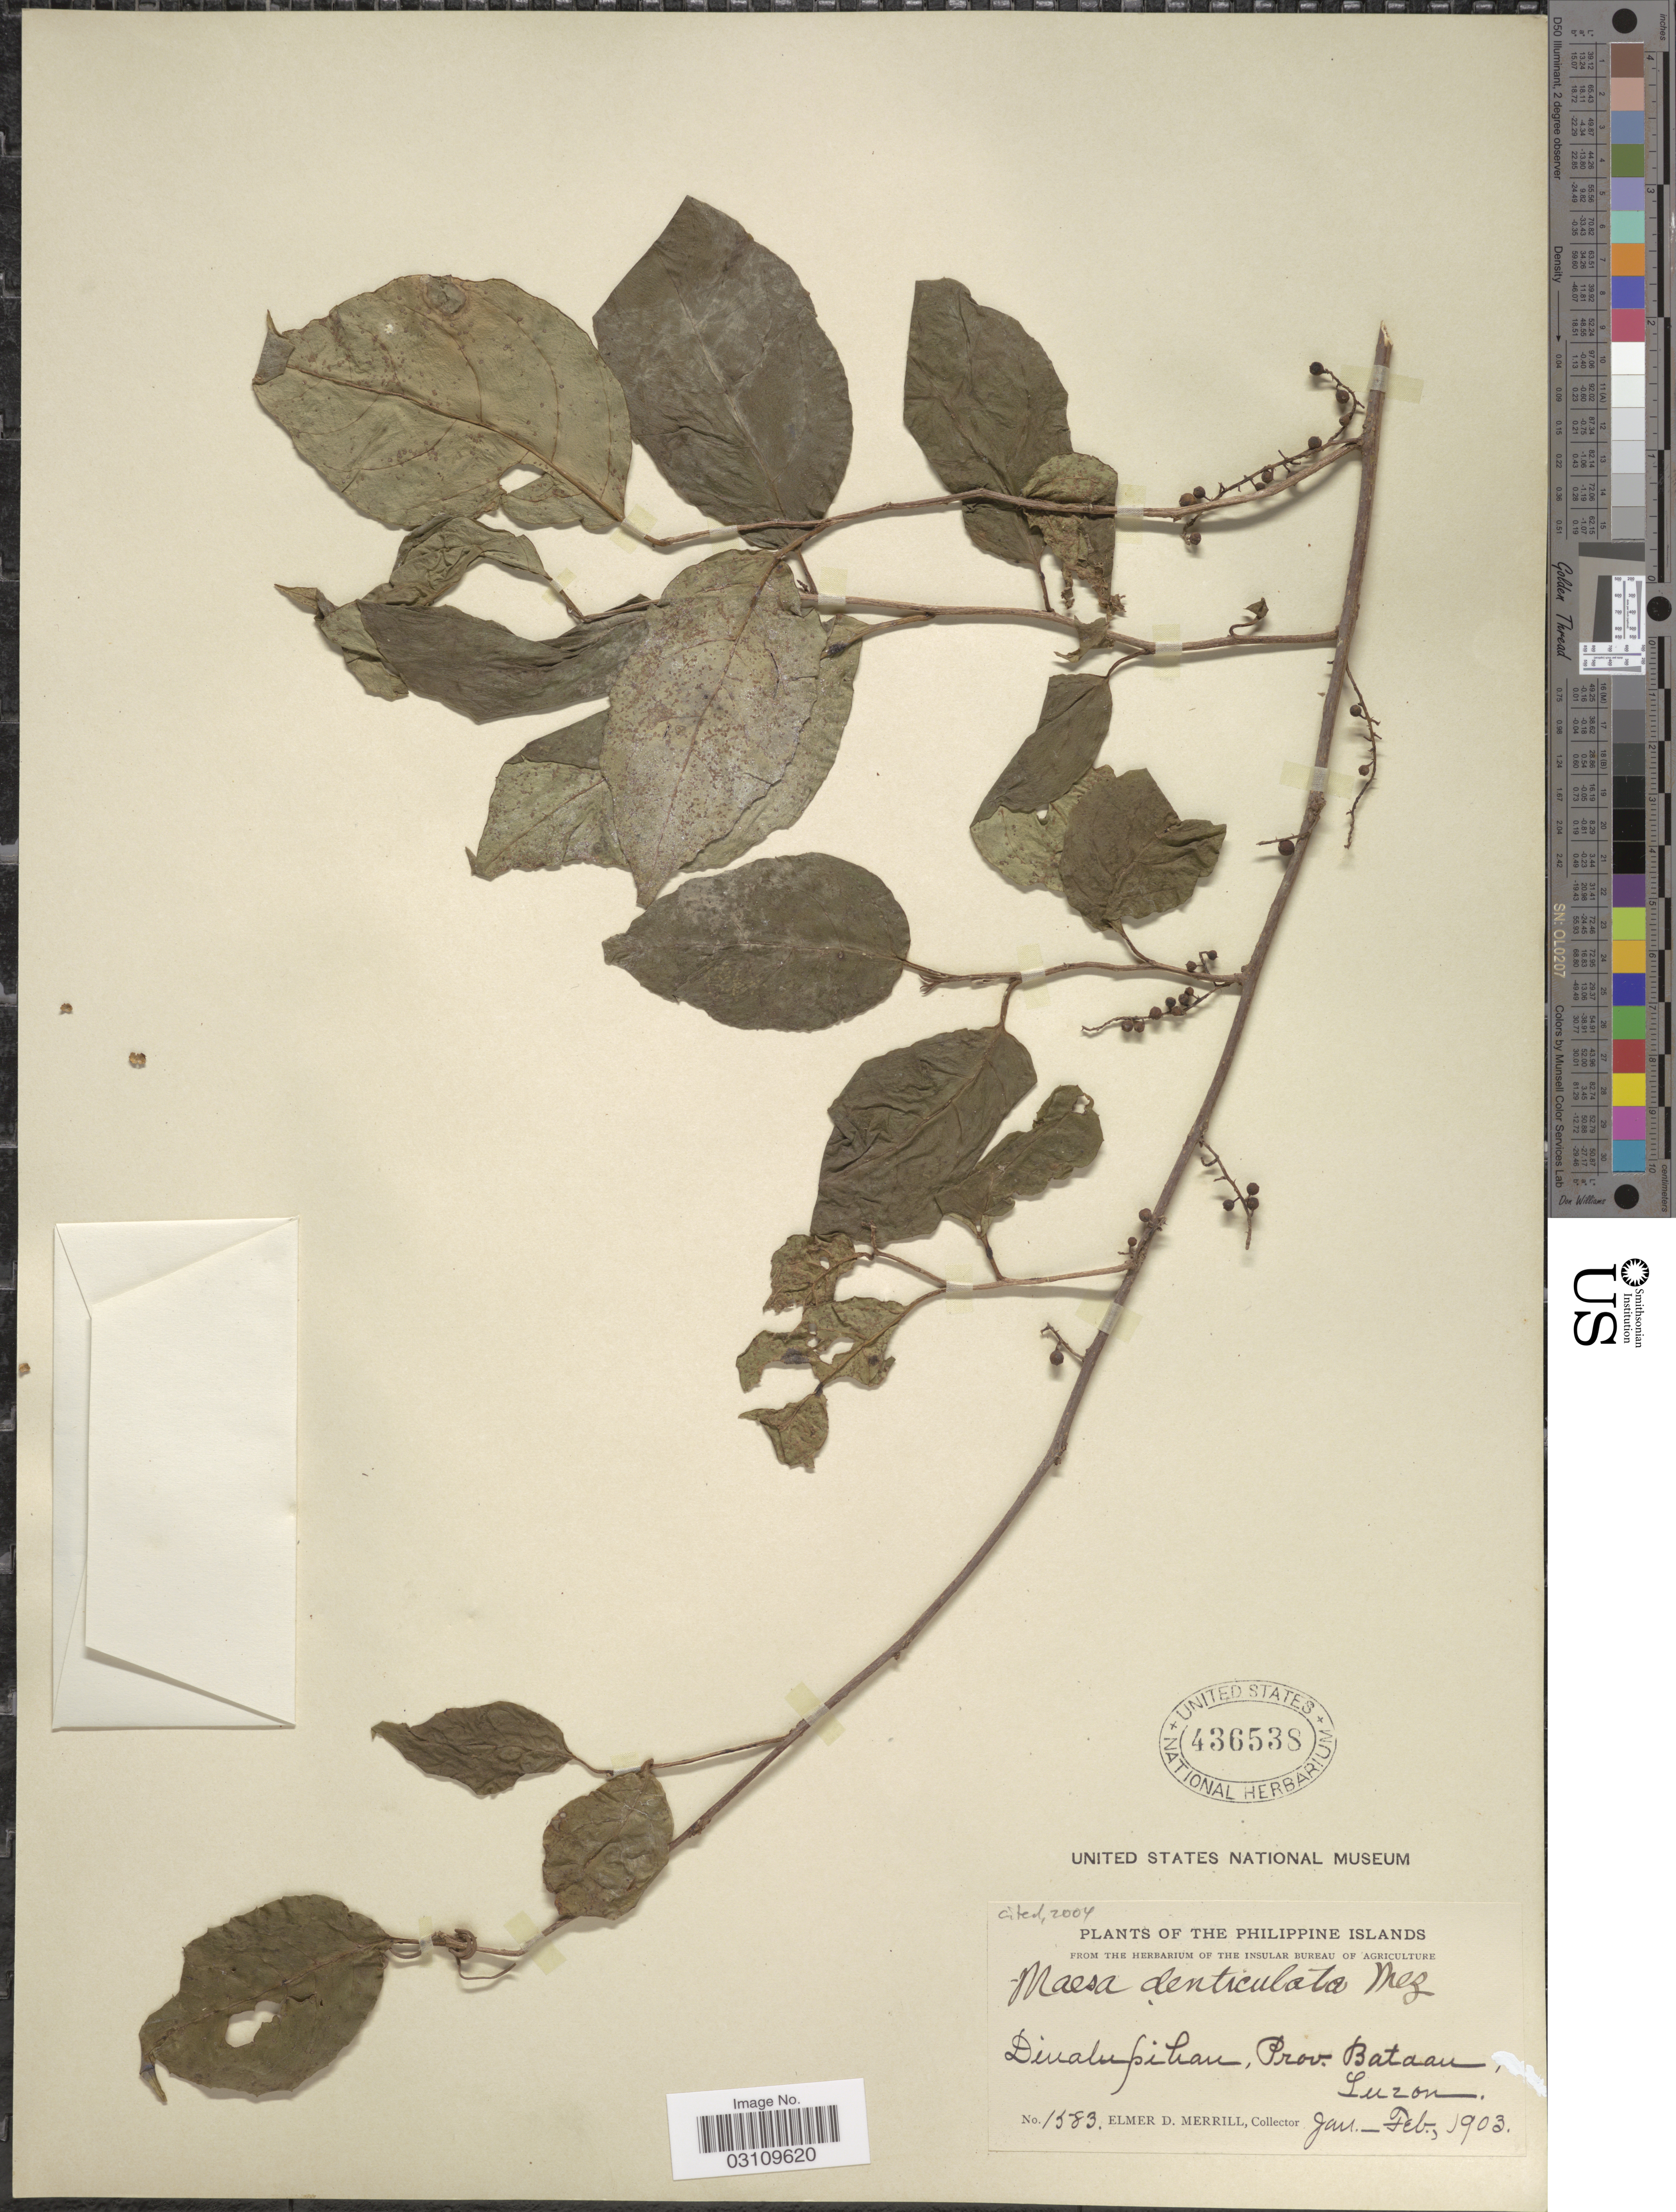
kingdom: Plantae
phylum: Tracheophyta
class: Magnoliopsida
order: Ericales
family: Primulaceae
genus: Maesa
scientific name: Maesa denticulata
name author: Mez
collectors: E. D. Merrill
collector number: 1583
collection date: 1903-01/1903-02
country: Philippines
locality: Dinalupihan, Prov. Bataan, Luzon.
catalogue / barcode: US 436538